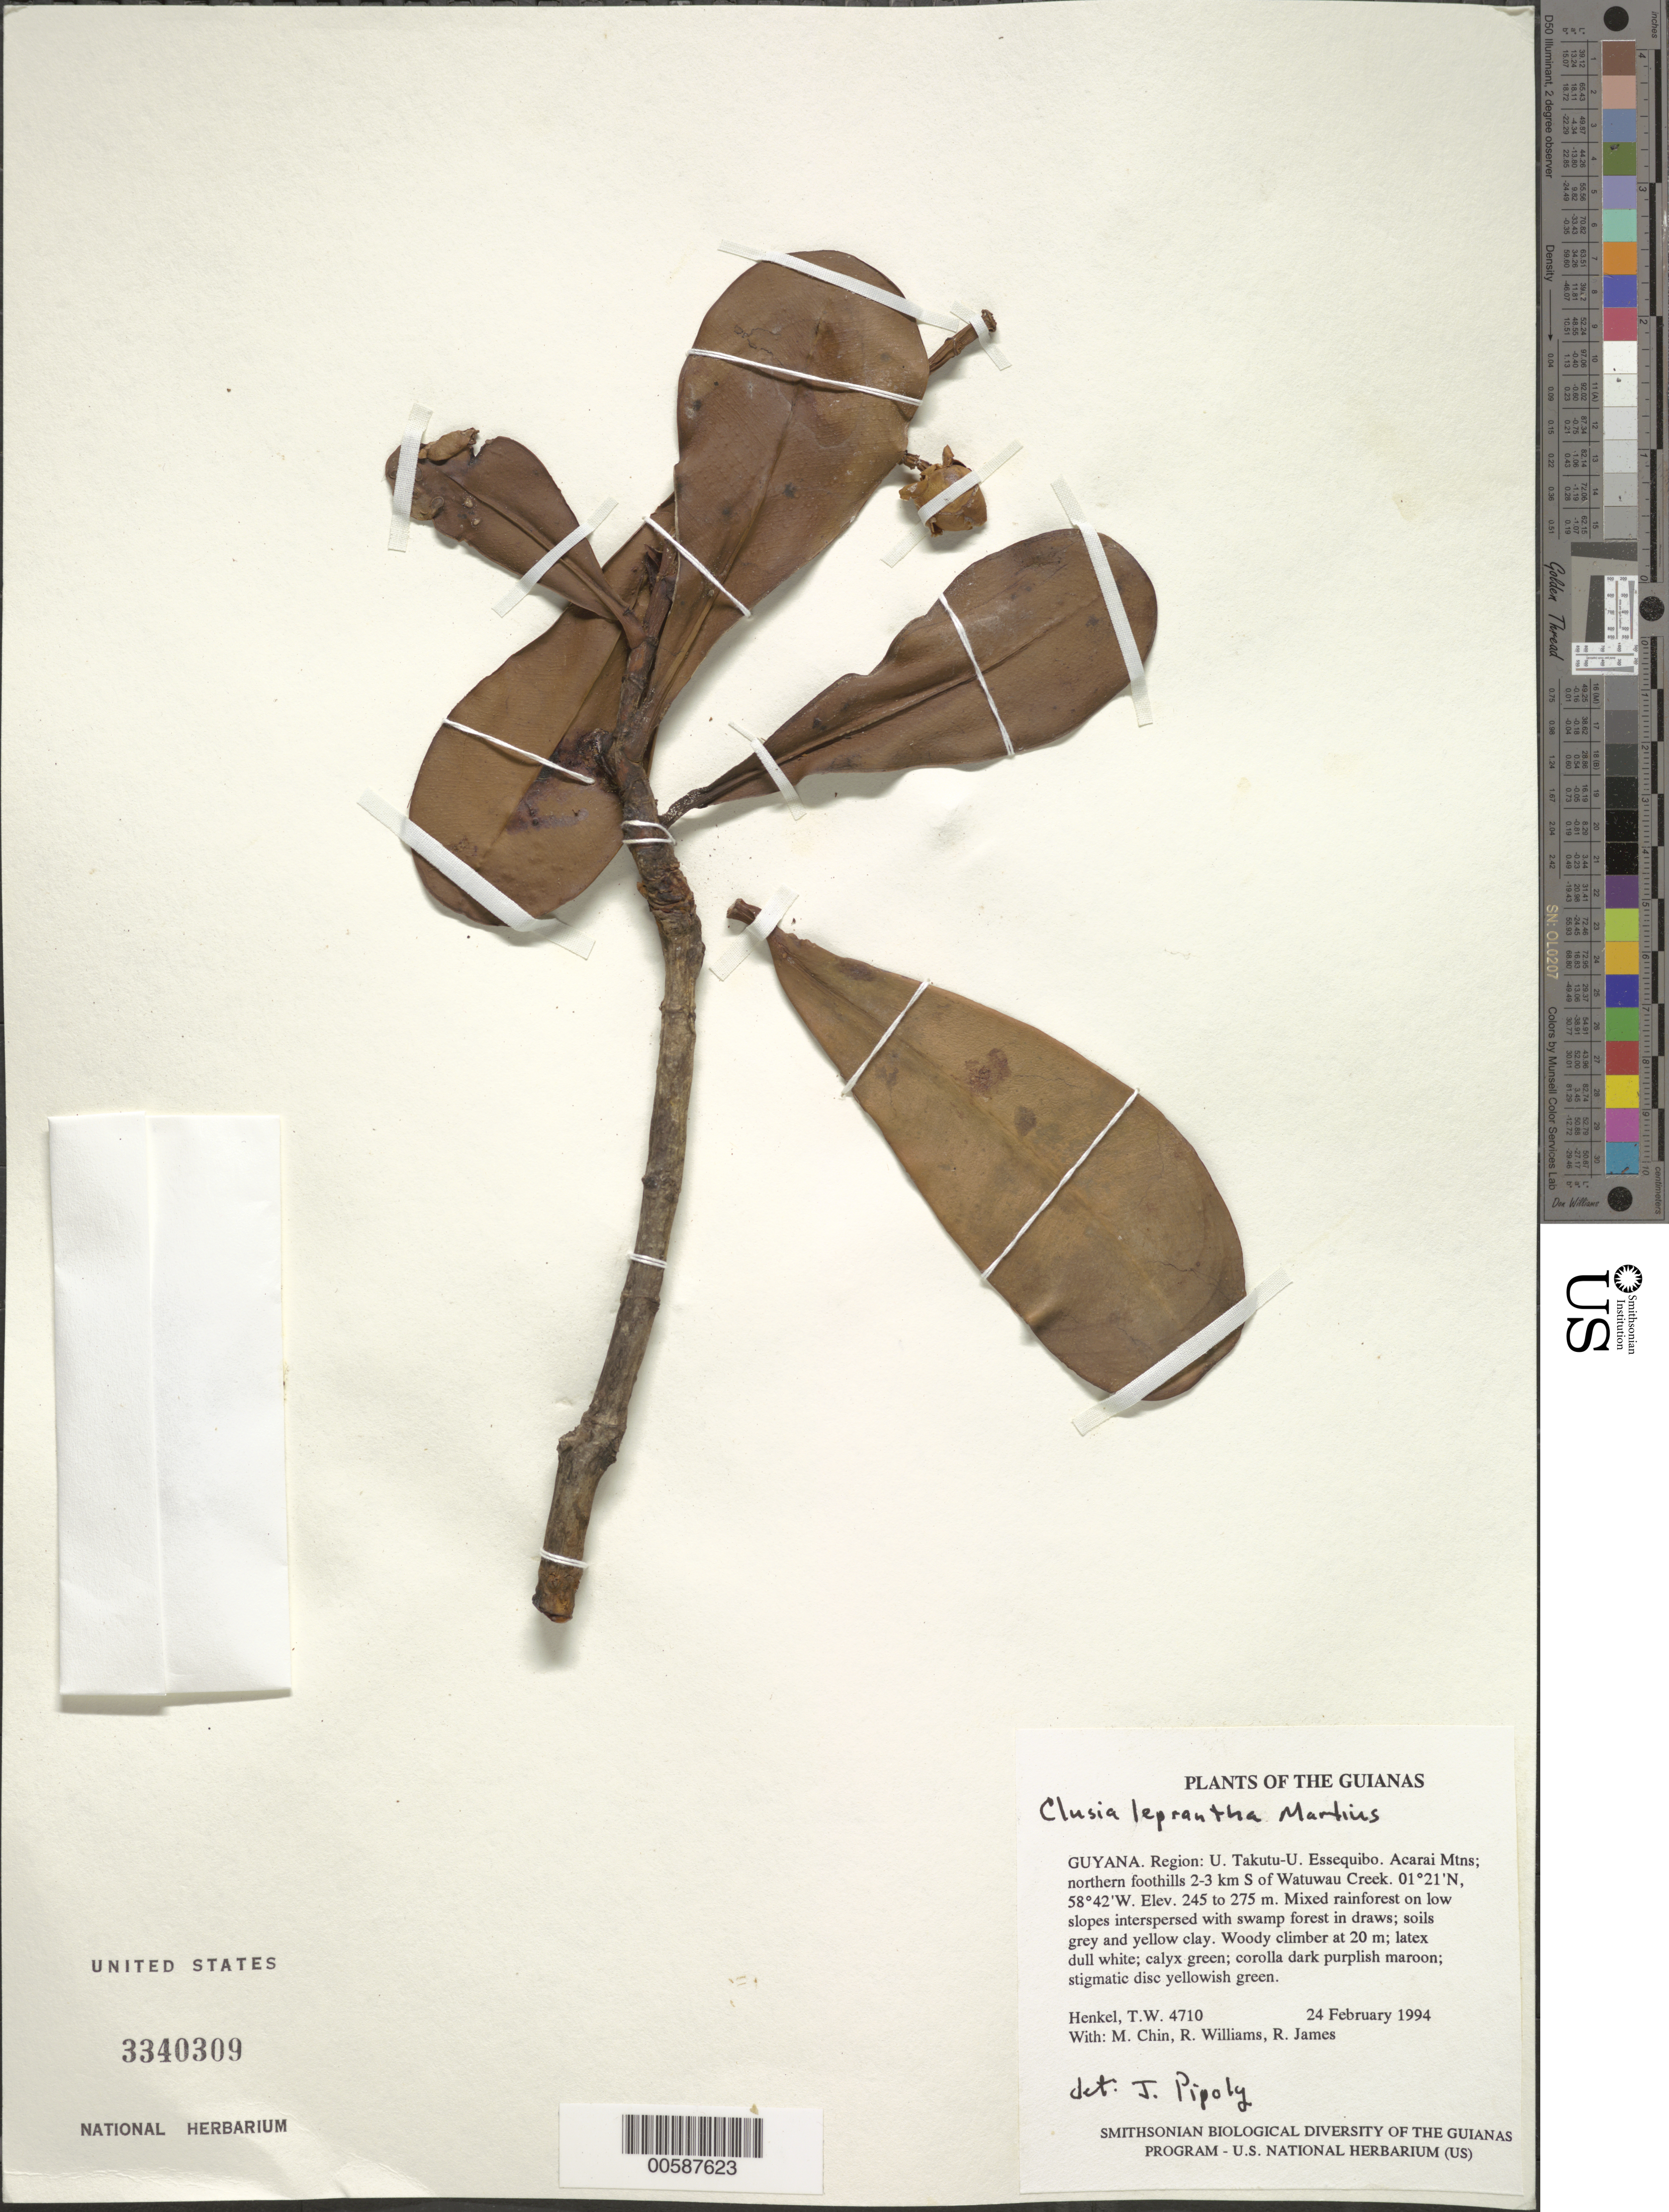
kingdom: Plantae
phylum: Tracheophyta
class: Magnoliopsida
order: Malpighiales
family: Clusiaceae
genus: Clusia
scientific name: Clusia leprantha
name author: Mart.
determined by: Pipoly, J. J., III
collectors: T. Henkel, M. Chin, R. Williams & R. James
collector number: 4710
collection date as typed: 24 February 1994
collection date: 1994-02-24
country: Guyana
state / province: U. Takutu-U. Essequibo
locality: Acarai Mts; northern foothills 2-3 km S of Watuwau Creek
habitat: Mixed rainforest on low slopes interspersed with swamp forest in draws; soils grey and yellow clay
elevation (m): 245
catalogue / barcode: US 3340309